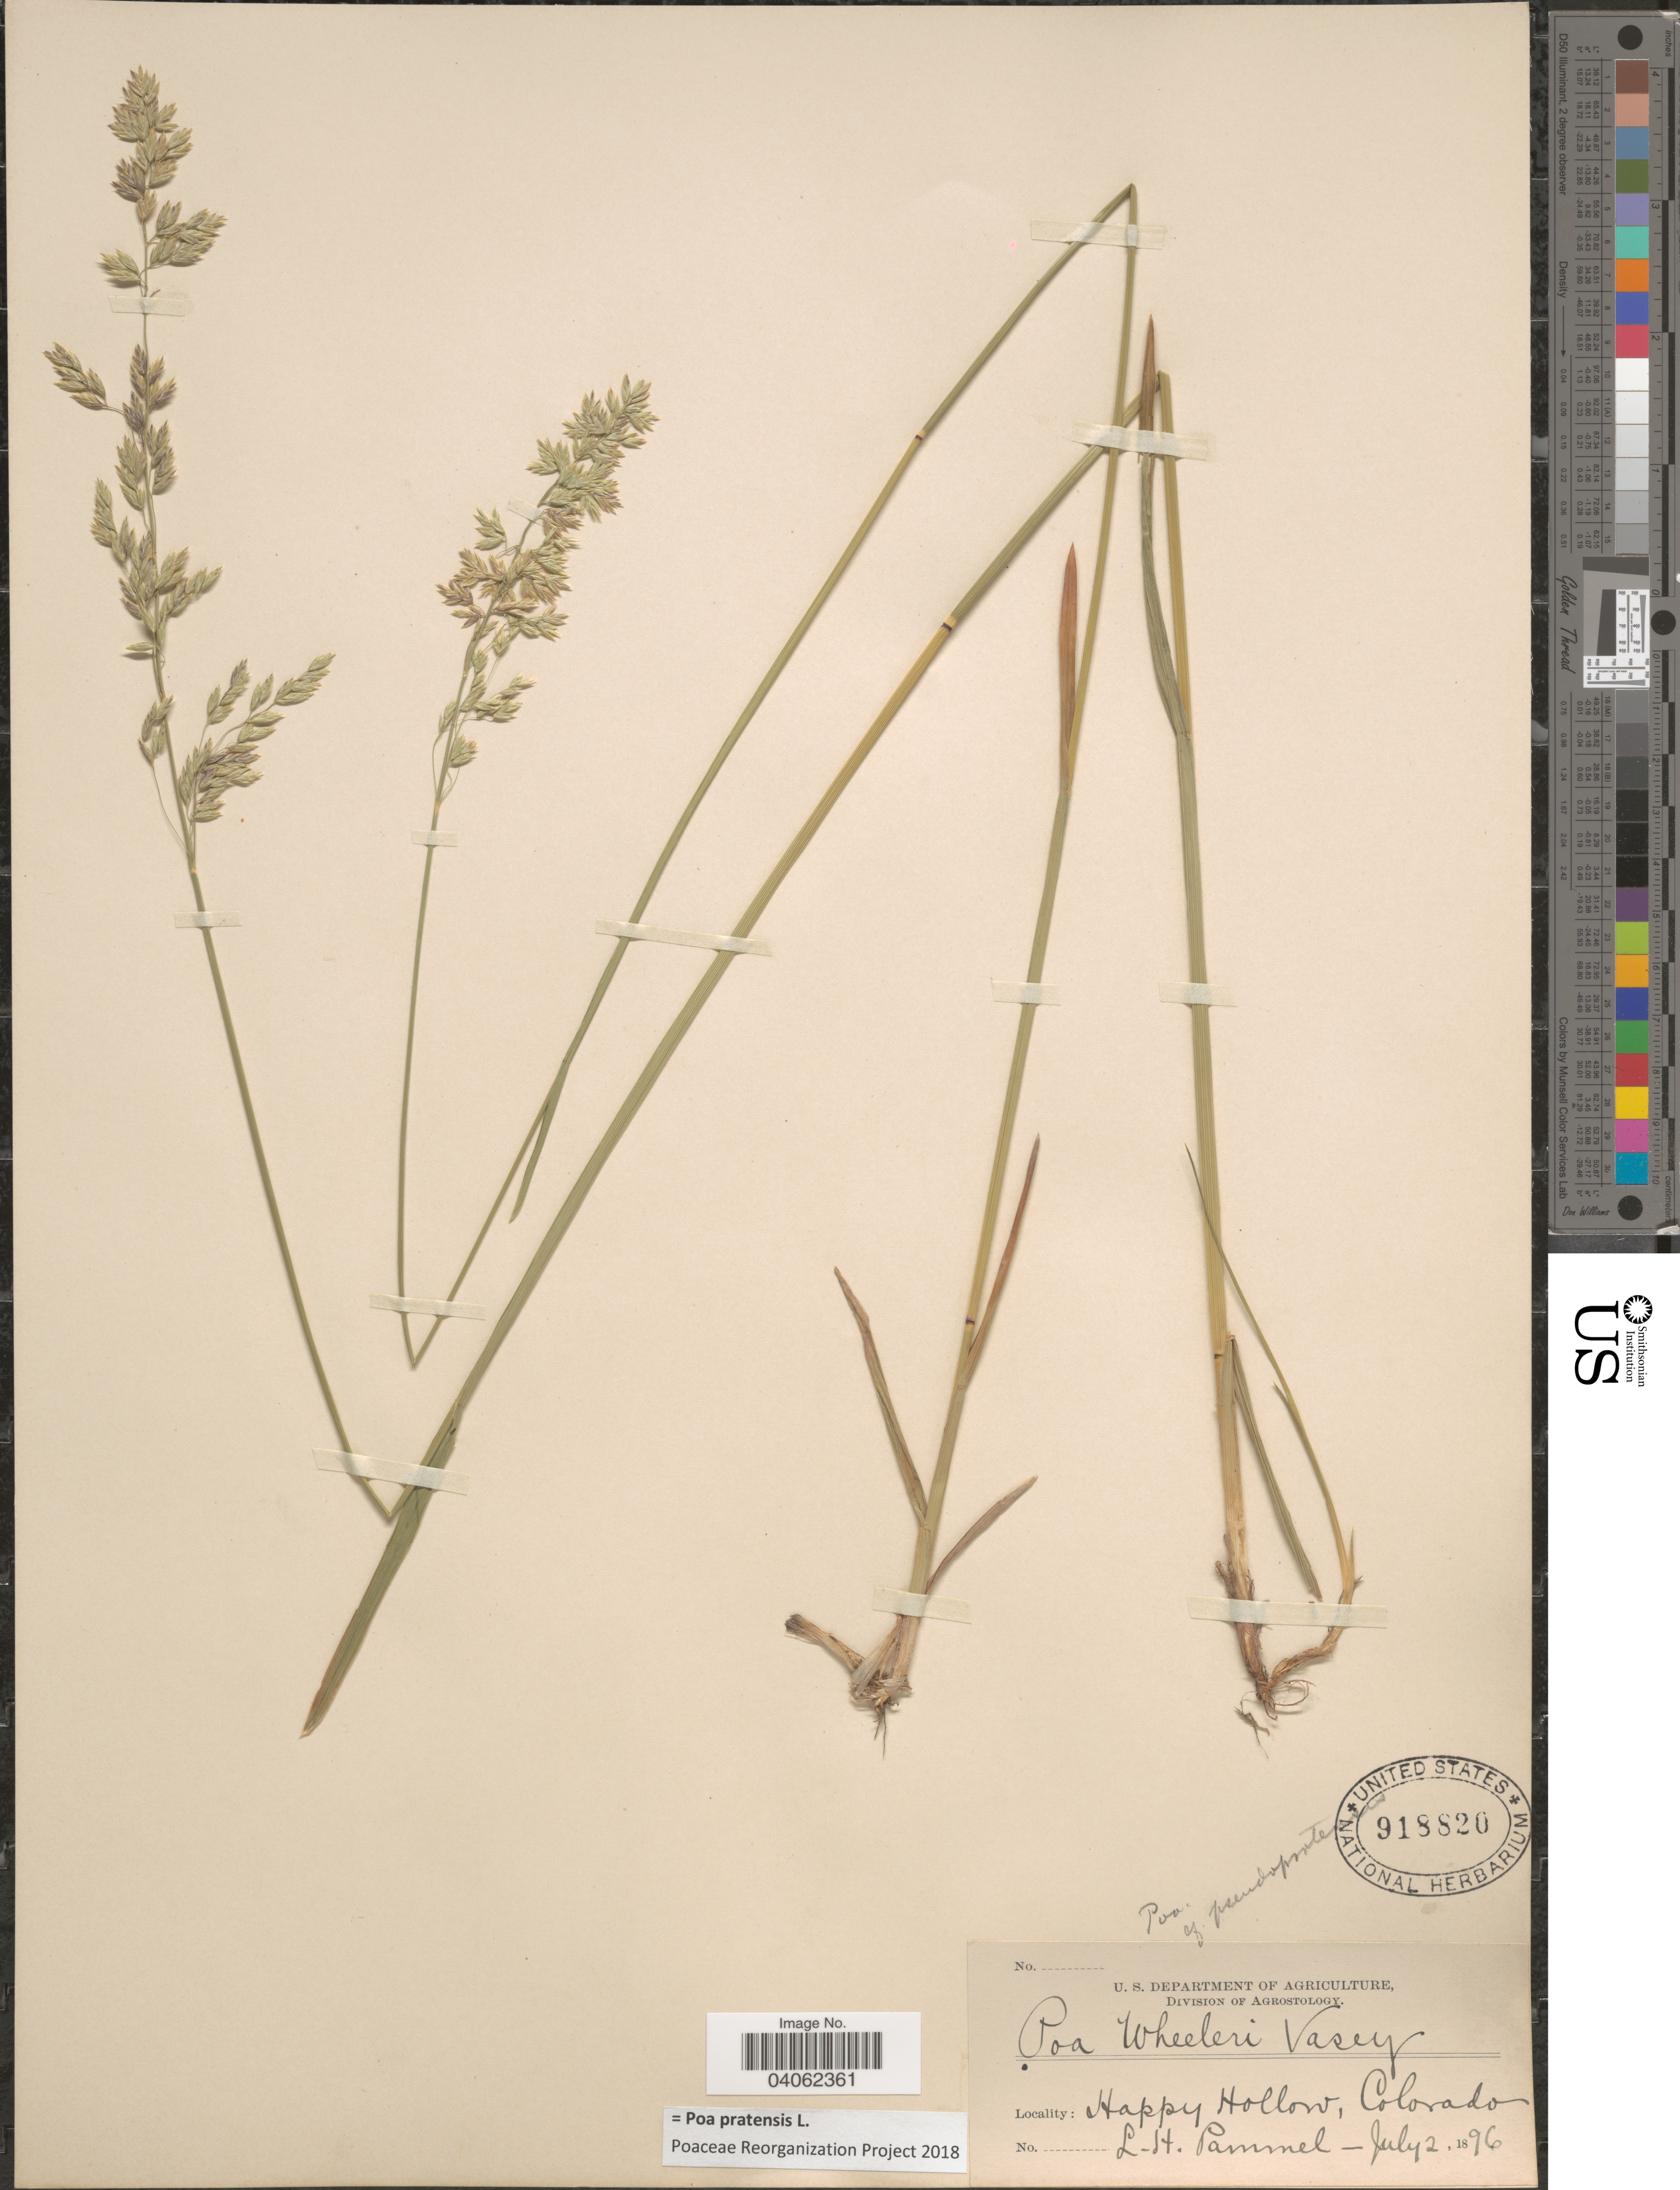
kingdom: Plantae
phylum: Tracheophyta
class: Liliopsida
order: Poales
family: Poaceae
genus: Poa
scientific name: Poa pratensis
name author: L.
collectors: L. Pammel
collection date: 1896-07-02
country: United States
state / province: Colorado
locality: Happy Hollow.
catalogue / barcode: US 918820